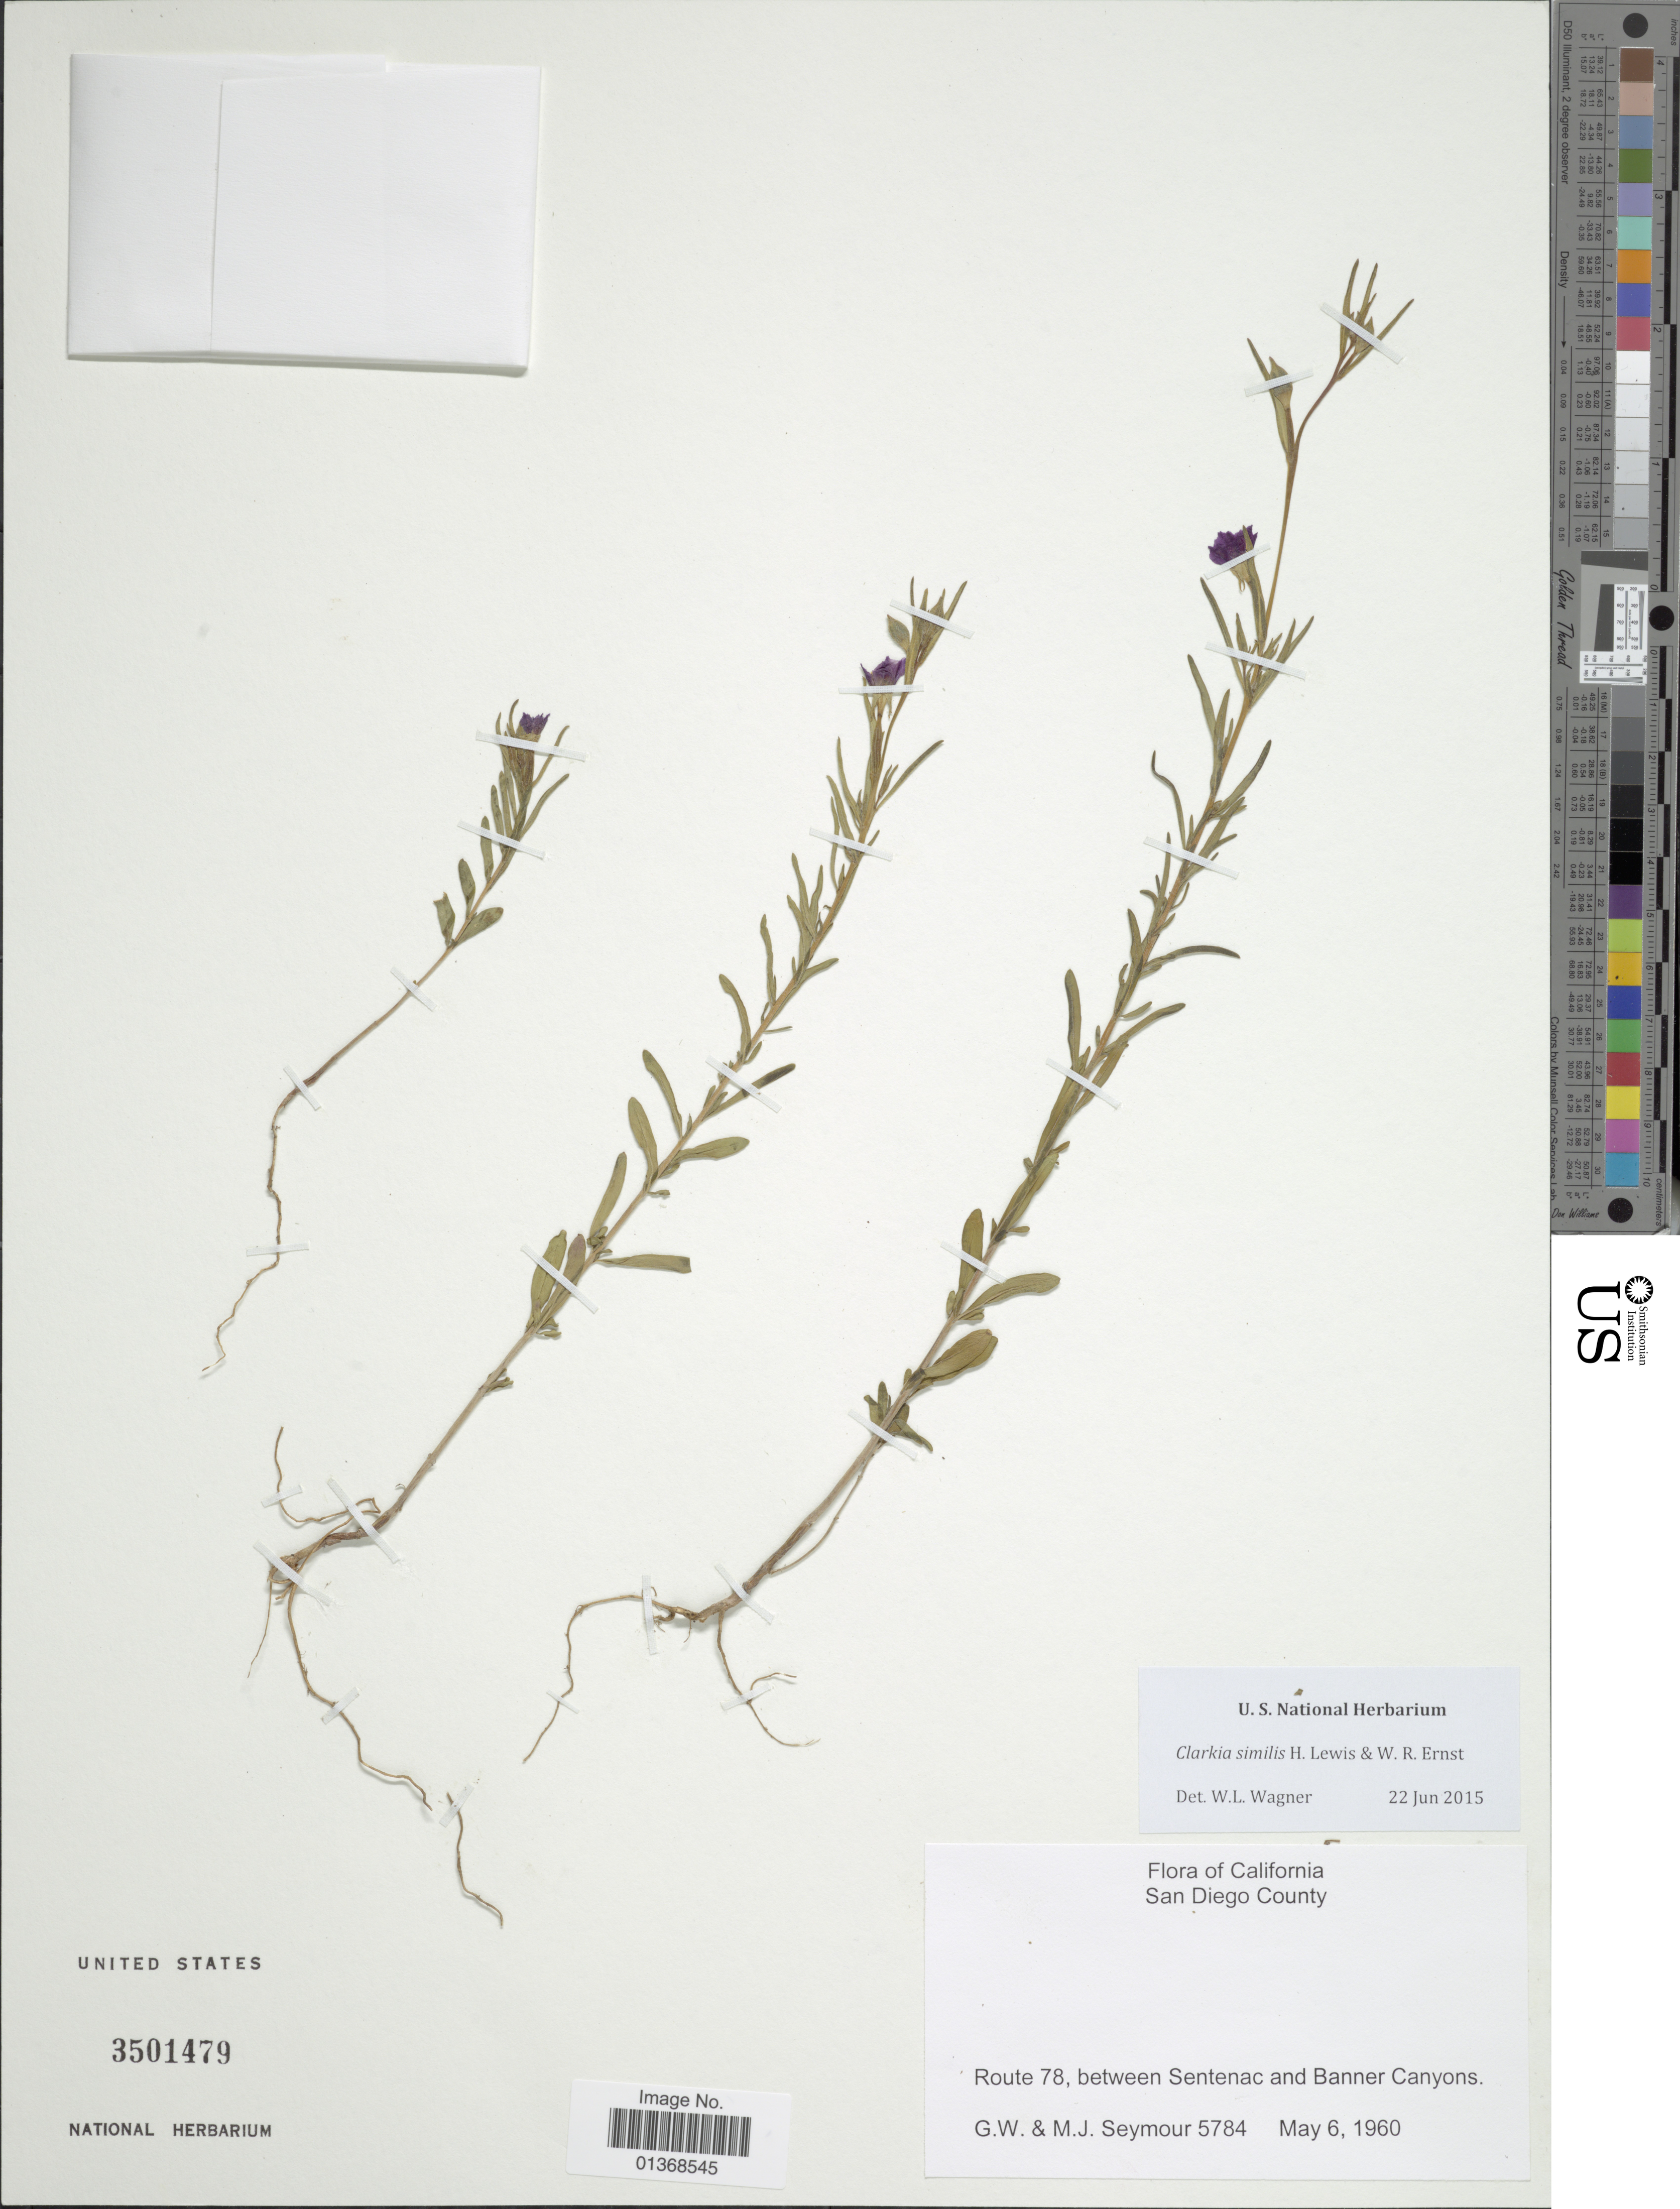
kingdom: Plantae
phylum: Tracheophyta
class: Magnoliopsida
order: Myrtales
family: Onagraceae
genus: Clarkia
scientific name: Clarkia similis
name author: F. H. Lewis & W.R. Ernst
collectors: G. Seymour & M. Seymour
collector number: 5784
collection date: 1960-05-06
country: United States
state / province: California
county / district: San Diego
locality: San Diego County, Route 78, between Sentenac and Banner Canyons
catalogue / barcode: US 3501479